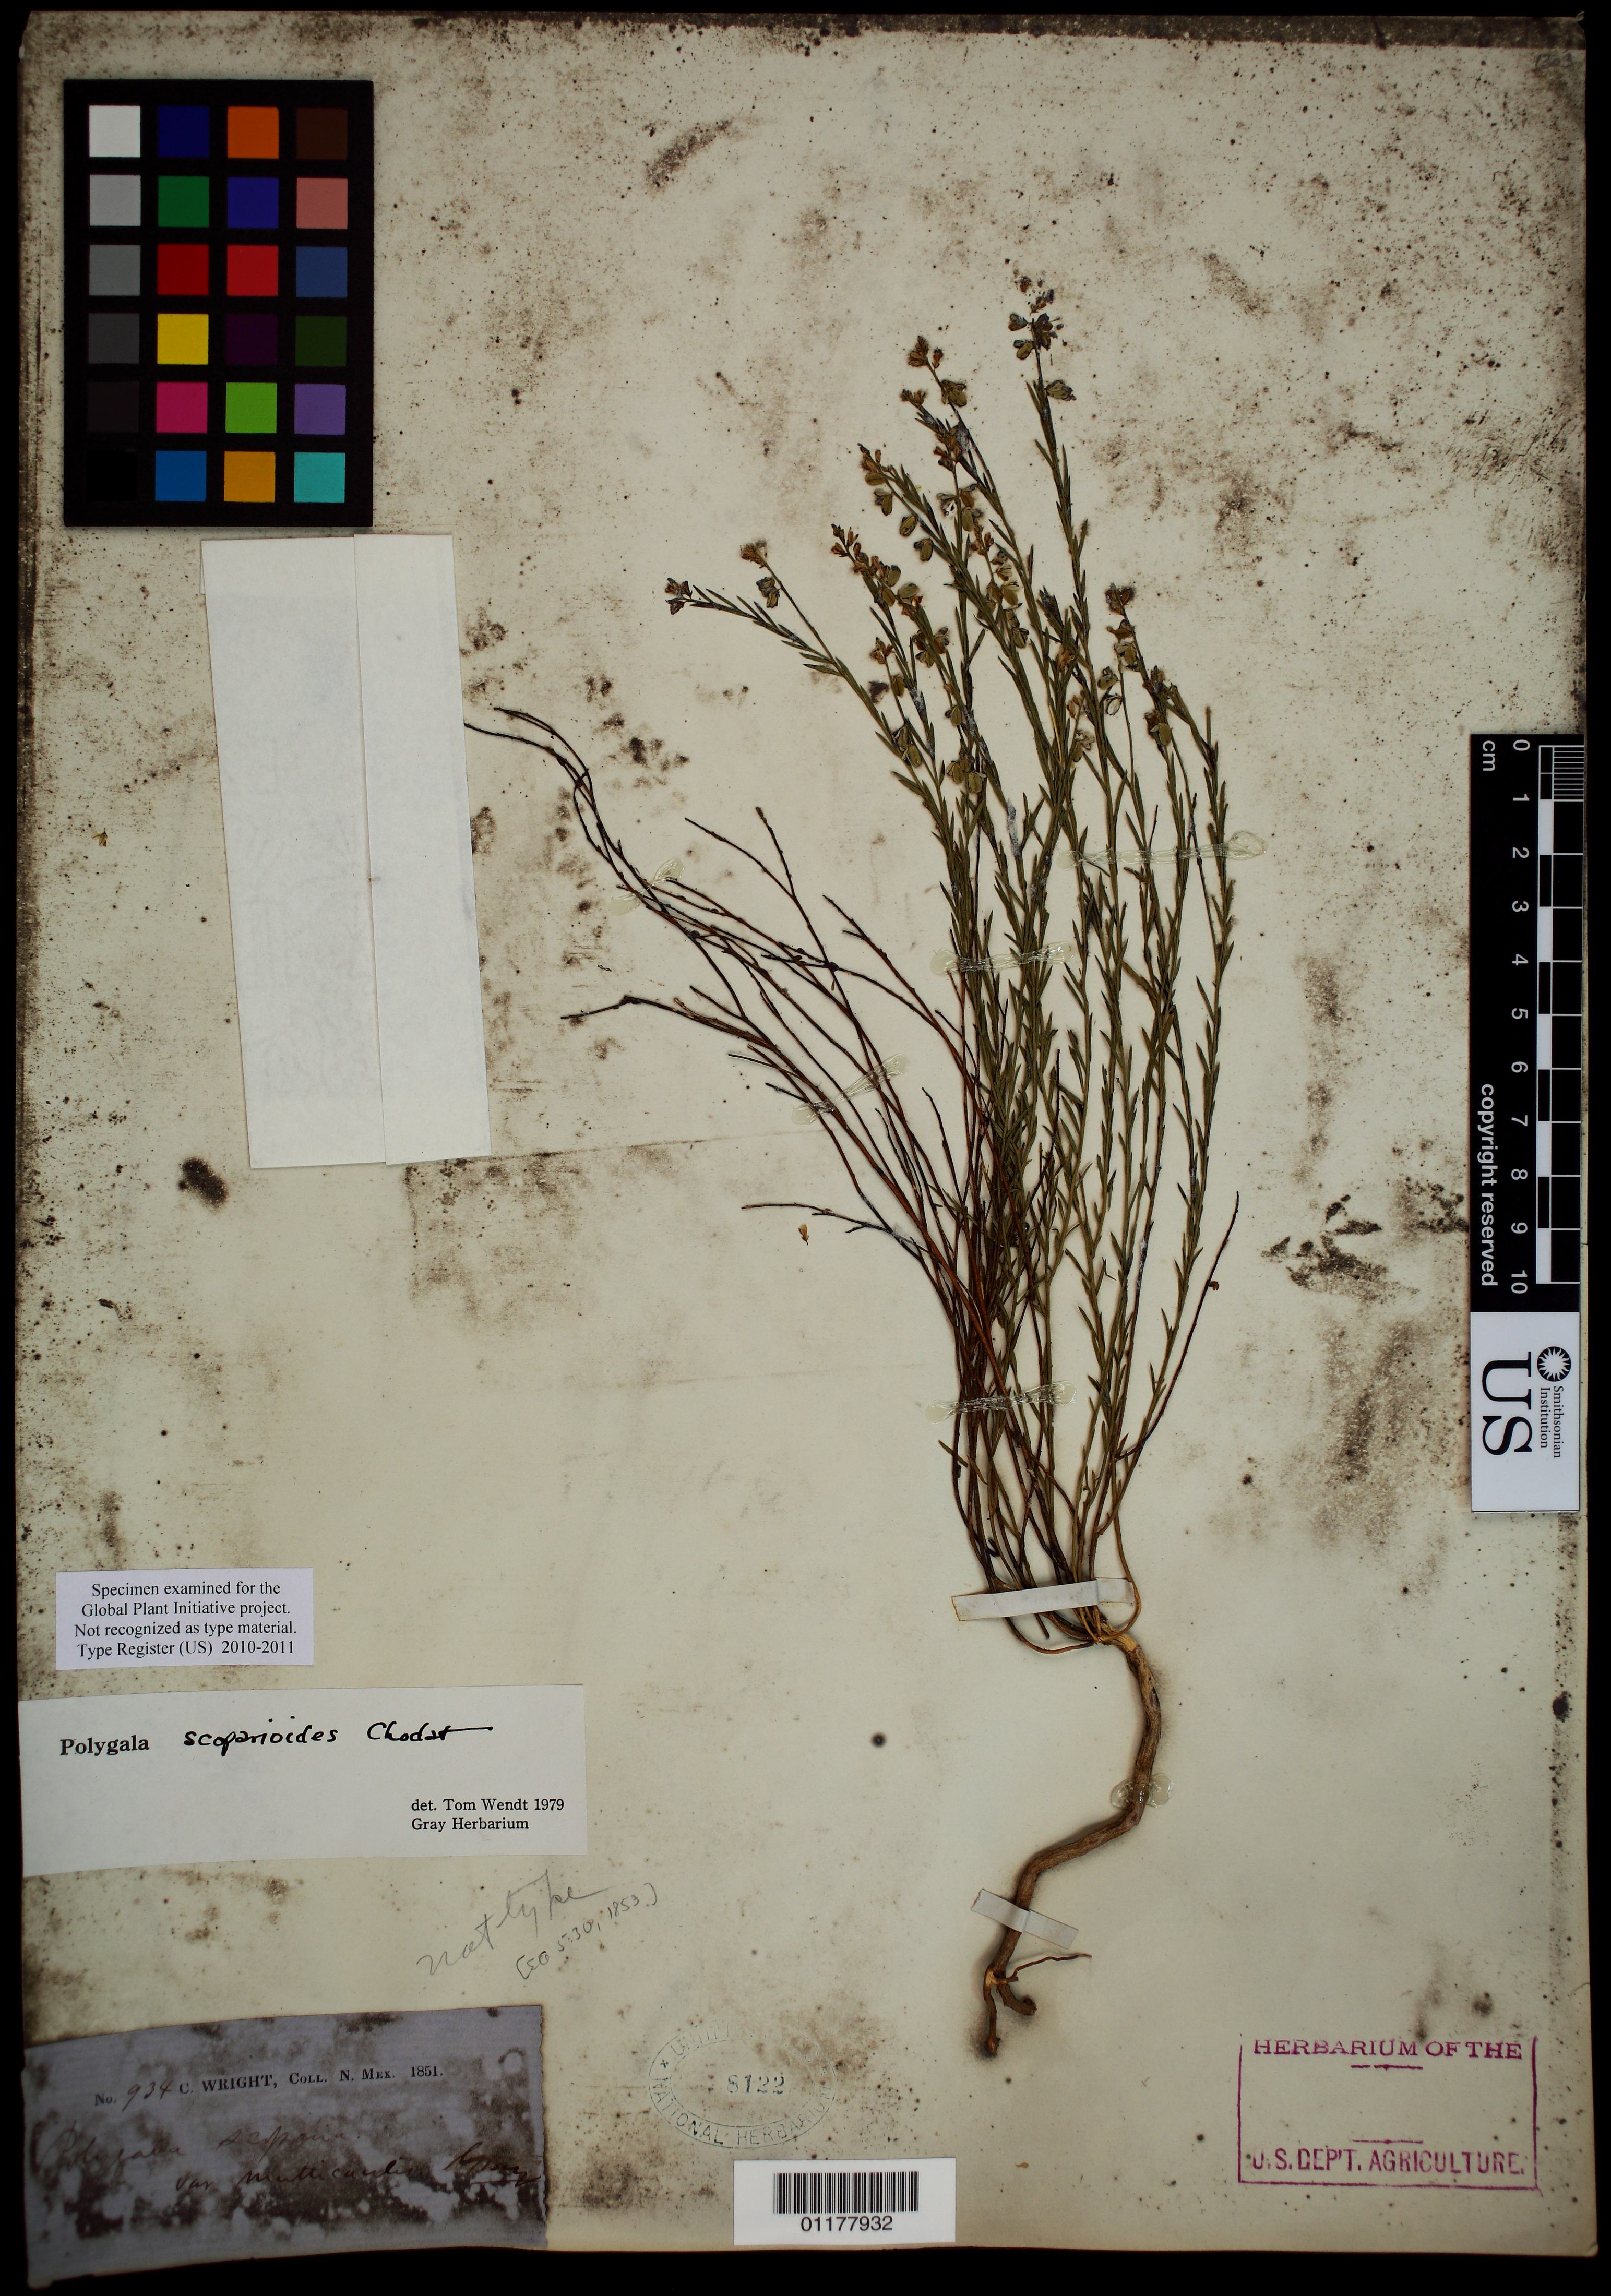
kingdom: Plantae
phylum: Tracheophyta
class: Magnoliopsida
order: Fabales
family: Polygalaceae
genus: Polygala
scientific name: Polygala scoparioides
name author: Chodat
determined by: Wendt.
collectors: C. Wright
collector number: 934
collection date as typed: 1851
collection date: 1851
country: United States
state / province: New Mexico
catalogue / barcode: US 8122